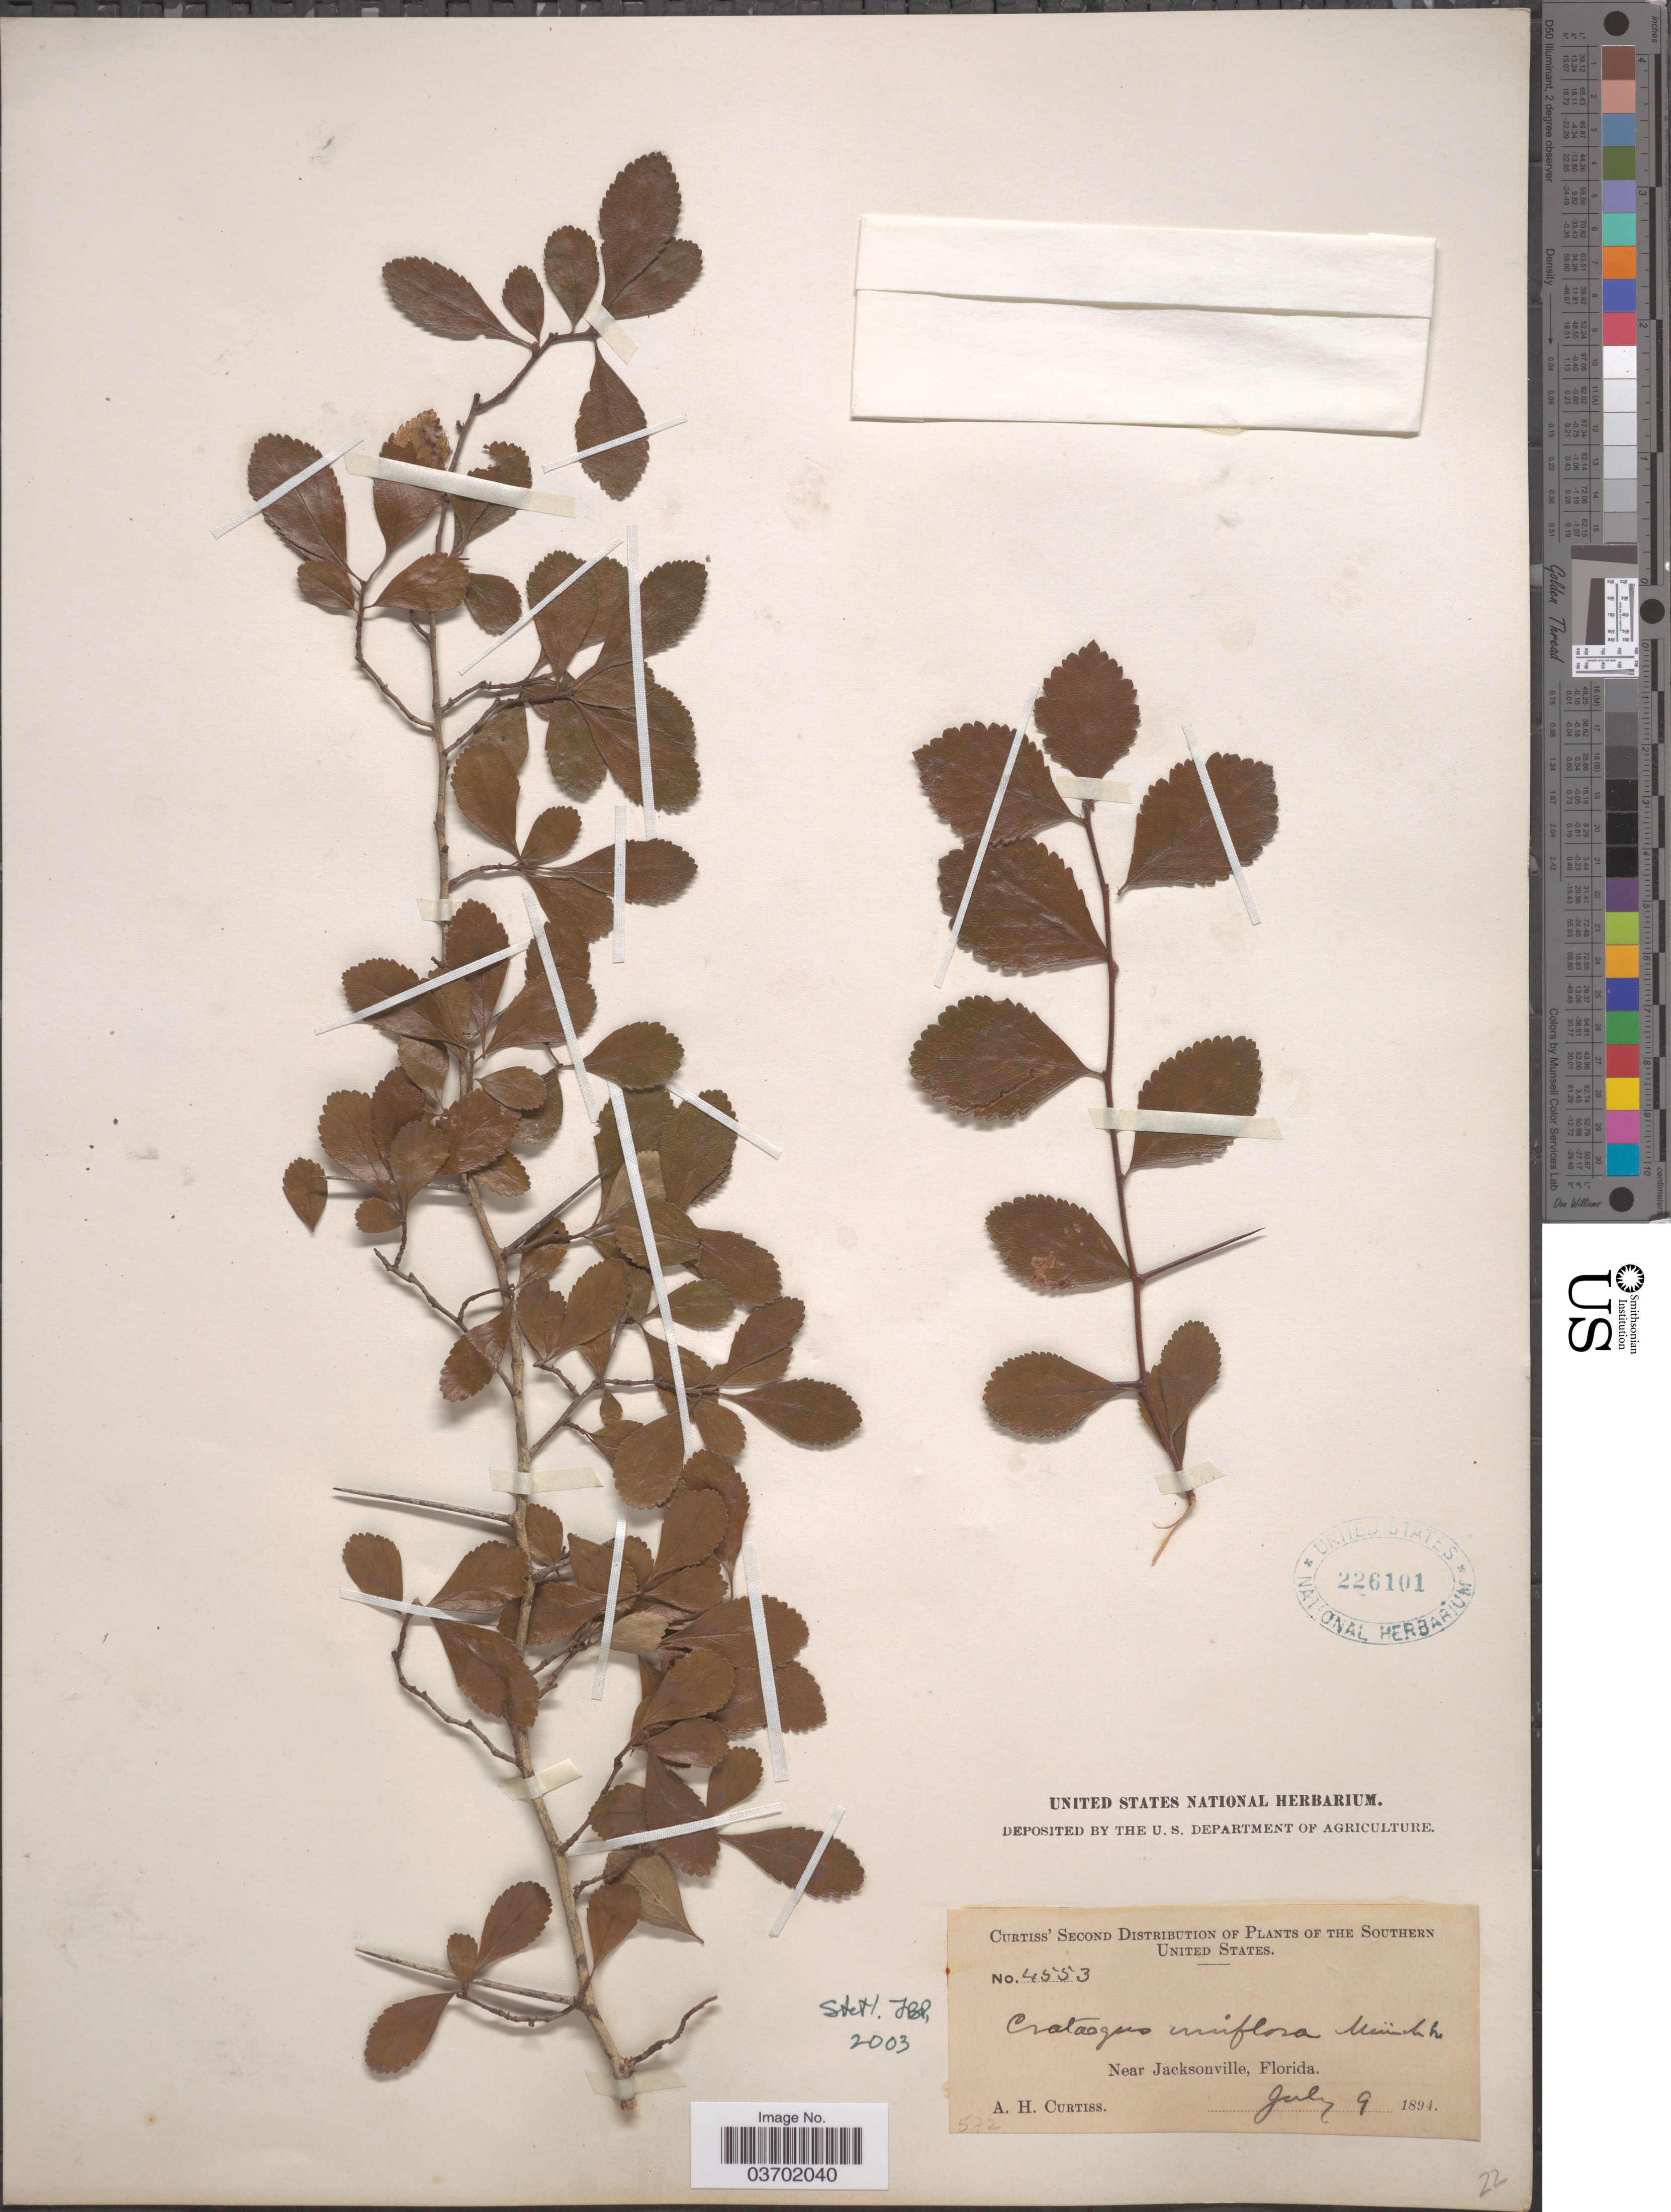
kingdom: Plantae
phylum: Tracheophyta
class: Magnoliopsida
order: Rosales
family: Rosaceae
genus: Crataegus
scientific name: Crataegus uniflora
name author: Münchh.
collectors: A. H. Curtiss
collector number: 4553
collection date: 1894-07-09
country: United States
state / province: Florida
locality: Southern United States. Near Jacksonville.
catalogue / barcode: US 226101